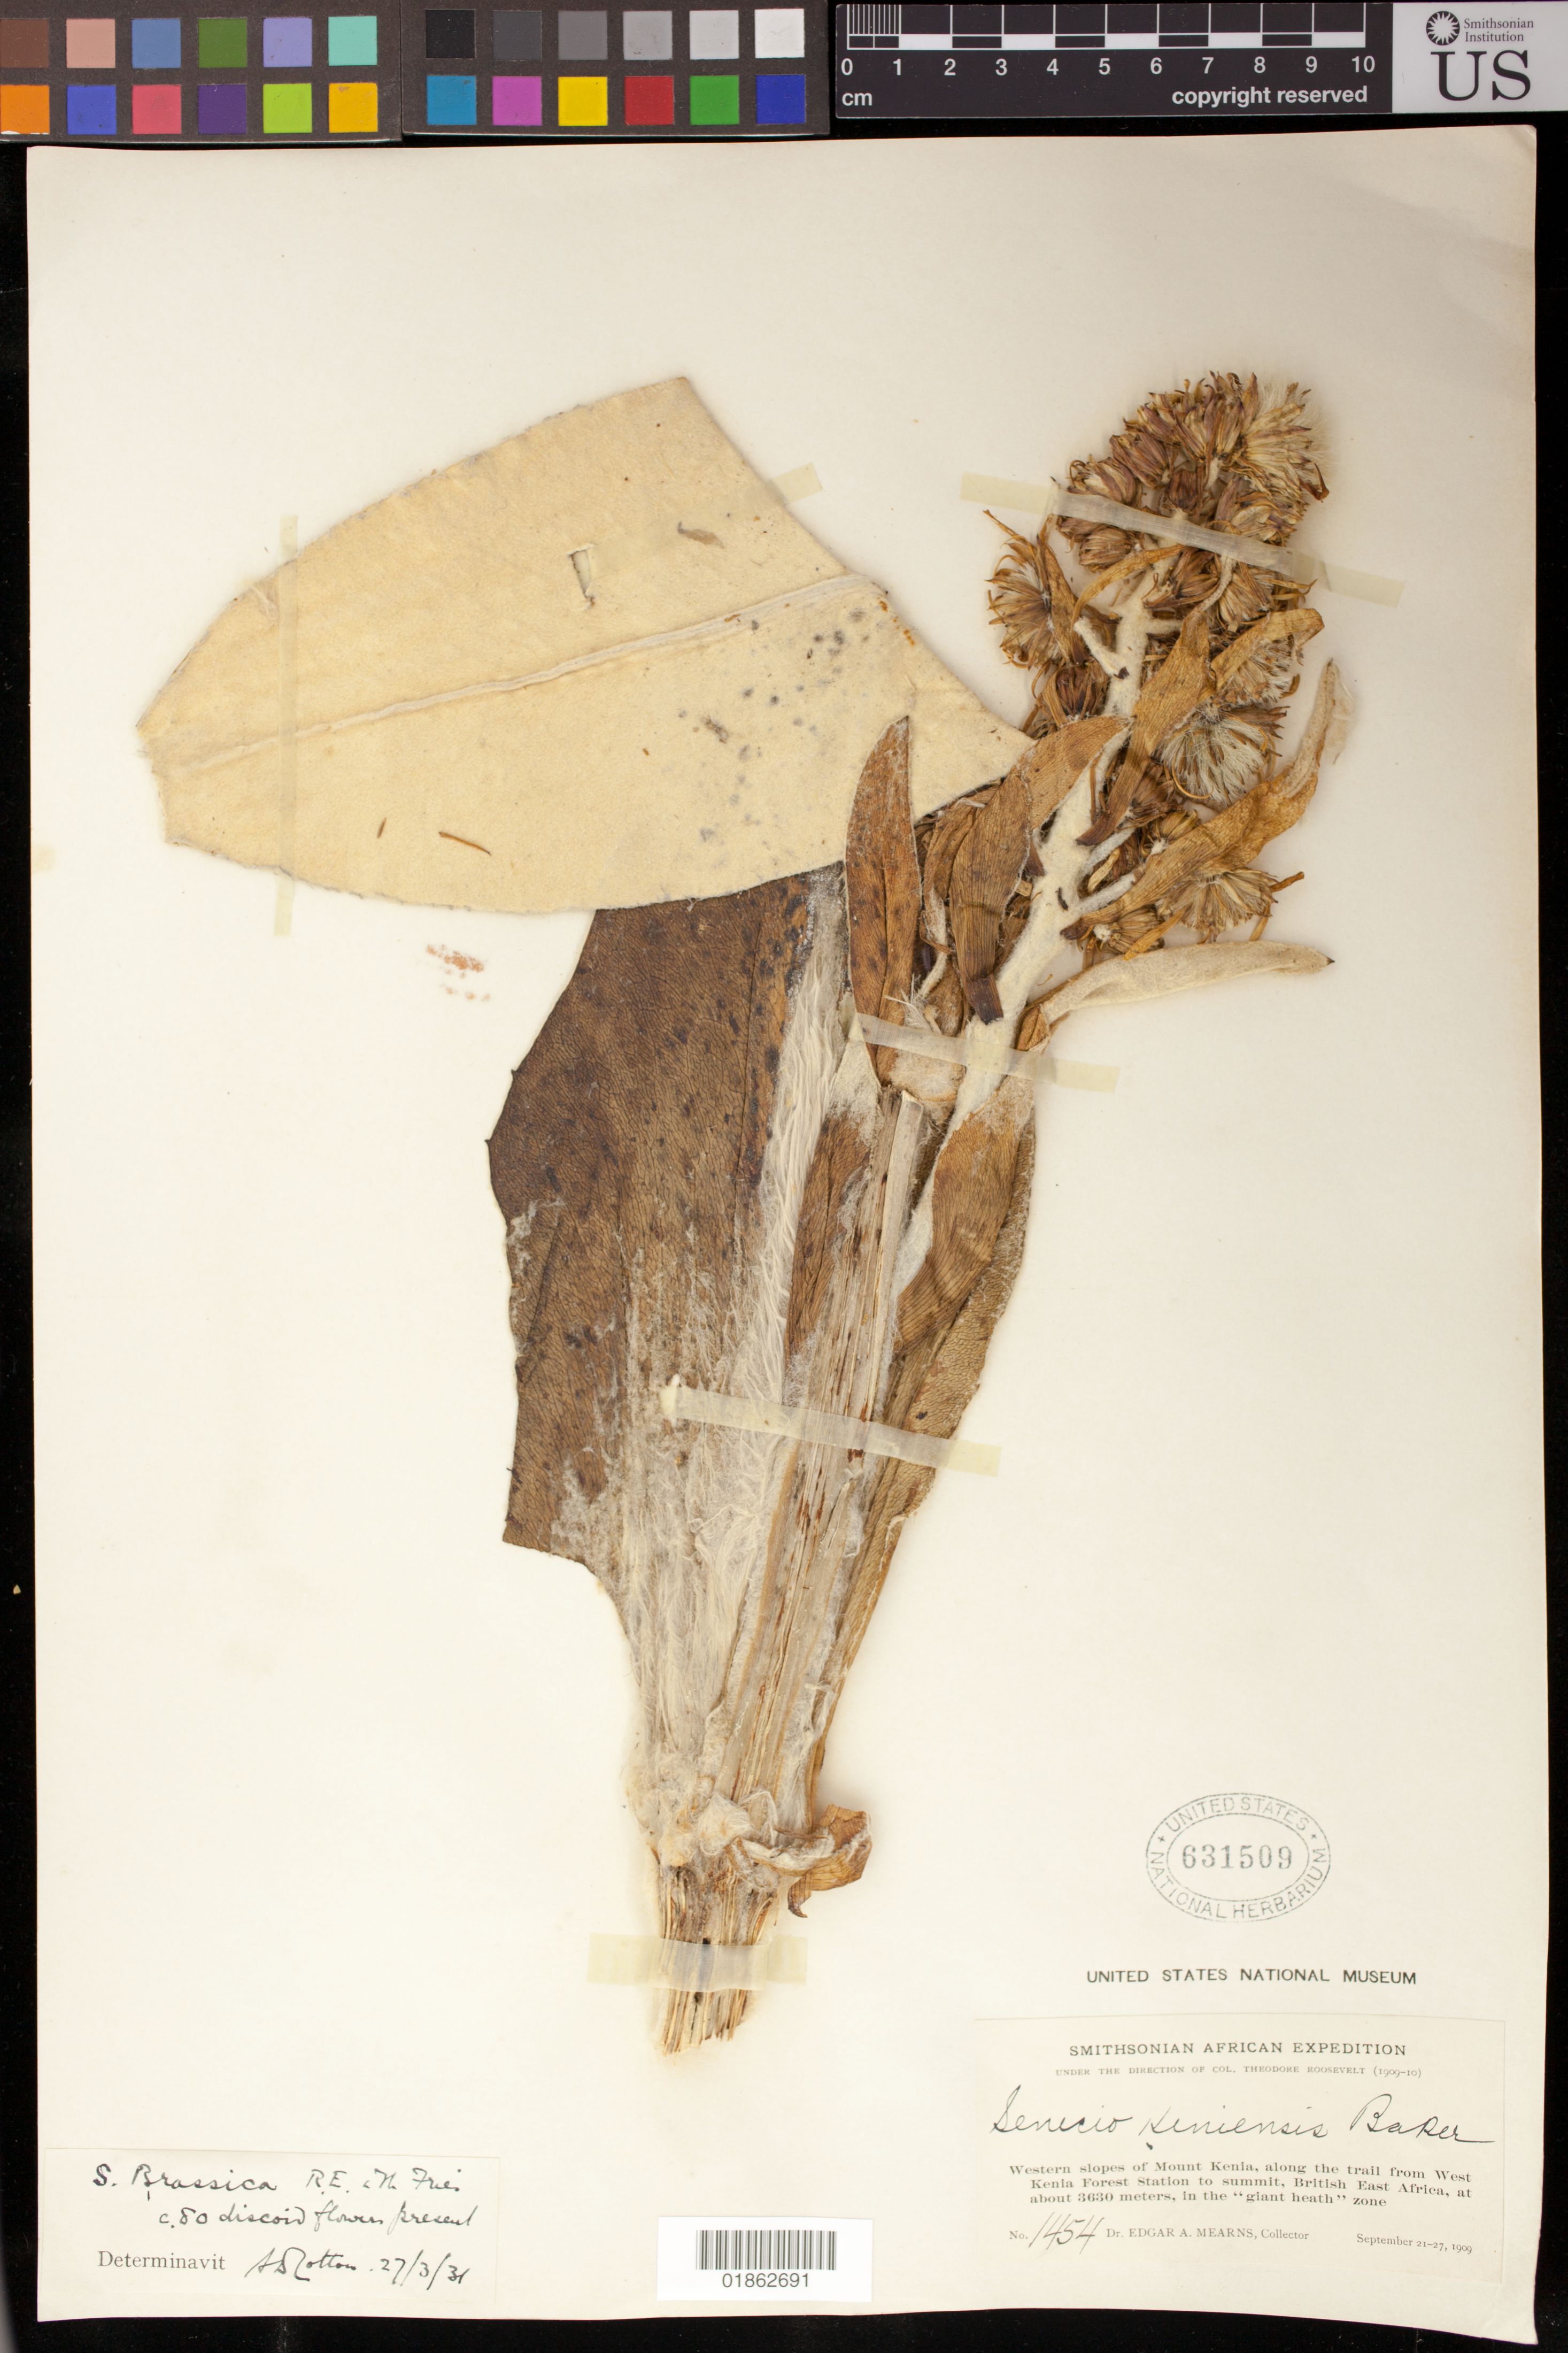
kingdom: Plantae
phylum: Tracheophyta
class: Magnoliopsida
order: Asterales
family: Asteraceae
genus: Senecio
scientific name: Senecio brassica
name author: R.E. Fr. & T.C.E. Fr.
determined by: Cotton, Arthur D.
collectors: E. A. Mearns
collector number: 1454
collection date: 1909-09-21/1909-09-27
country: Kenya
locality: Western slopes of Mount Kenia, along the trail from West Kenia Forest Station to summit, British East Africa, in the "giant heath" zone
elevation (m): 3630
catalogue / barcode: US 631509